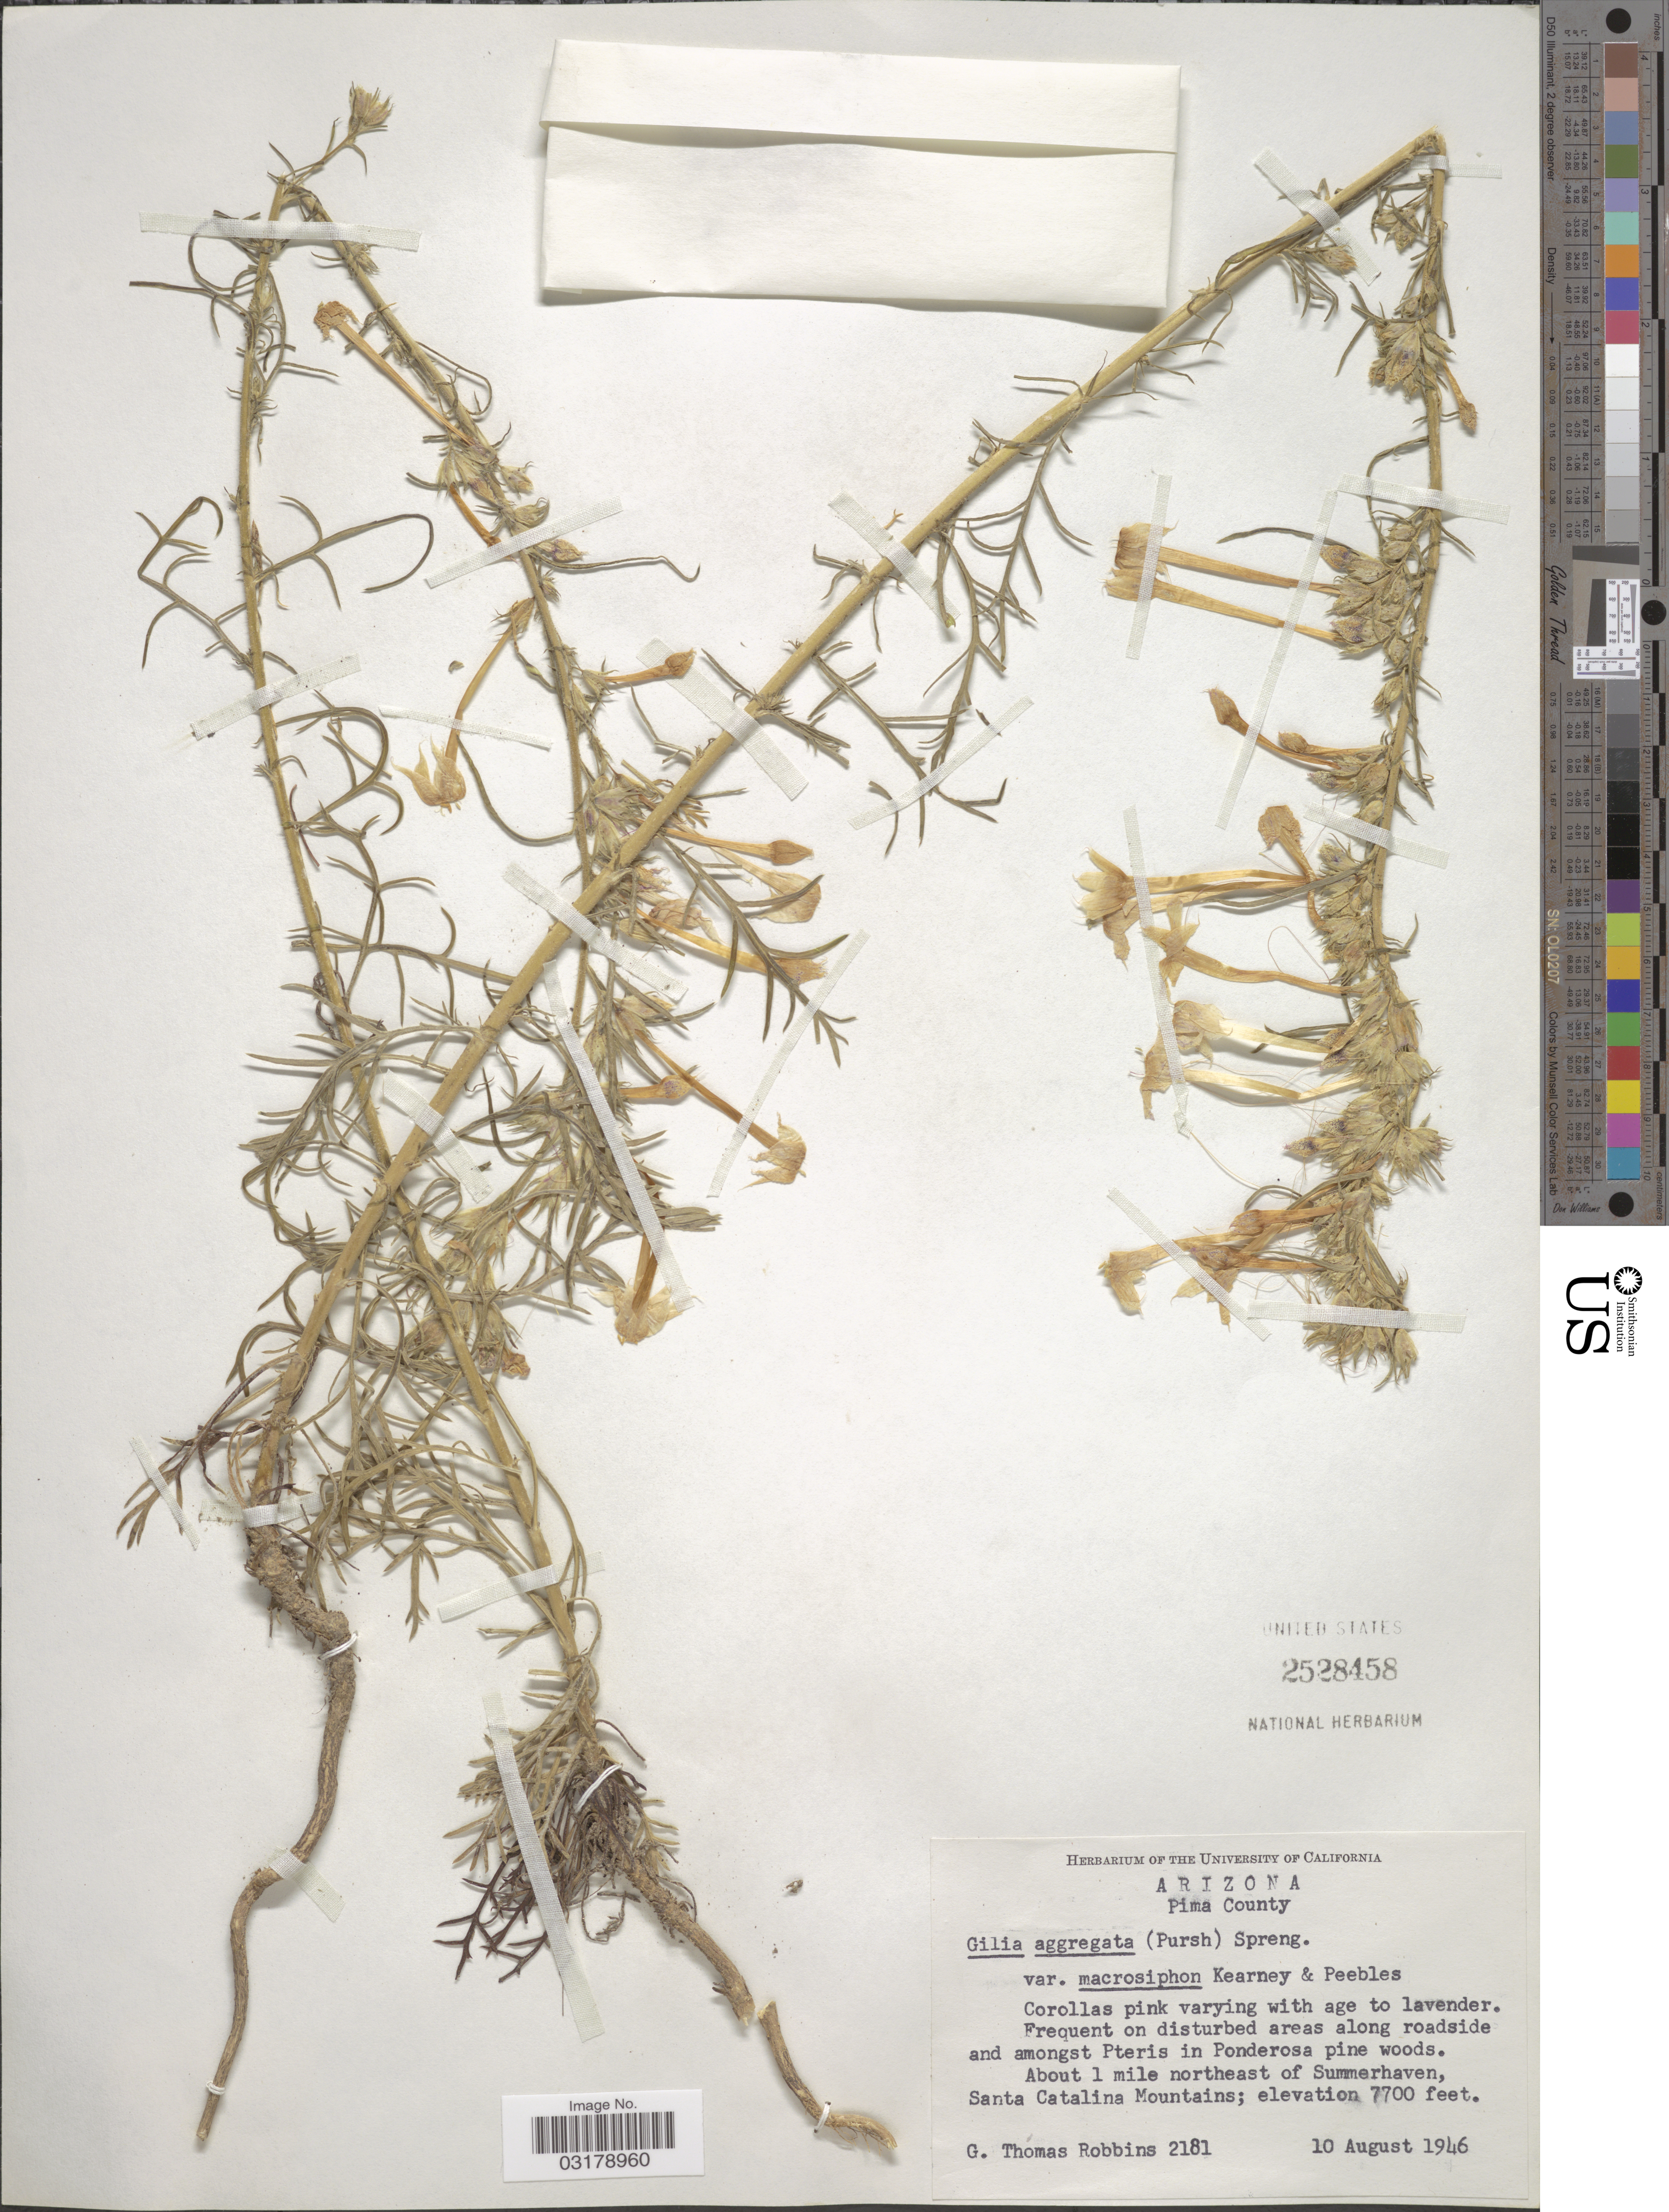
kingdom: Plantae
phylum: Tracheophyta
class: Magnoliopsida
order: Ericales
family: Polemoniaceae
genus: Ipomopsis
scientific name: Ipomopsis aggregata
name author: (Pursh) V.E. Grant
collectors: G. T. Robbins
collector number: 2181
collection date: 1946-08-10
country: United States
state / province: Arizona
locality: Pima County. About 1 mile northeast of Summerhaven, Santa Catalina Mountains.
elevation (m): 2347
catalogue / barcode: US 2528458